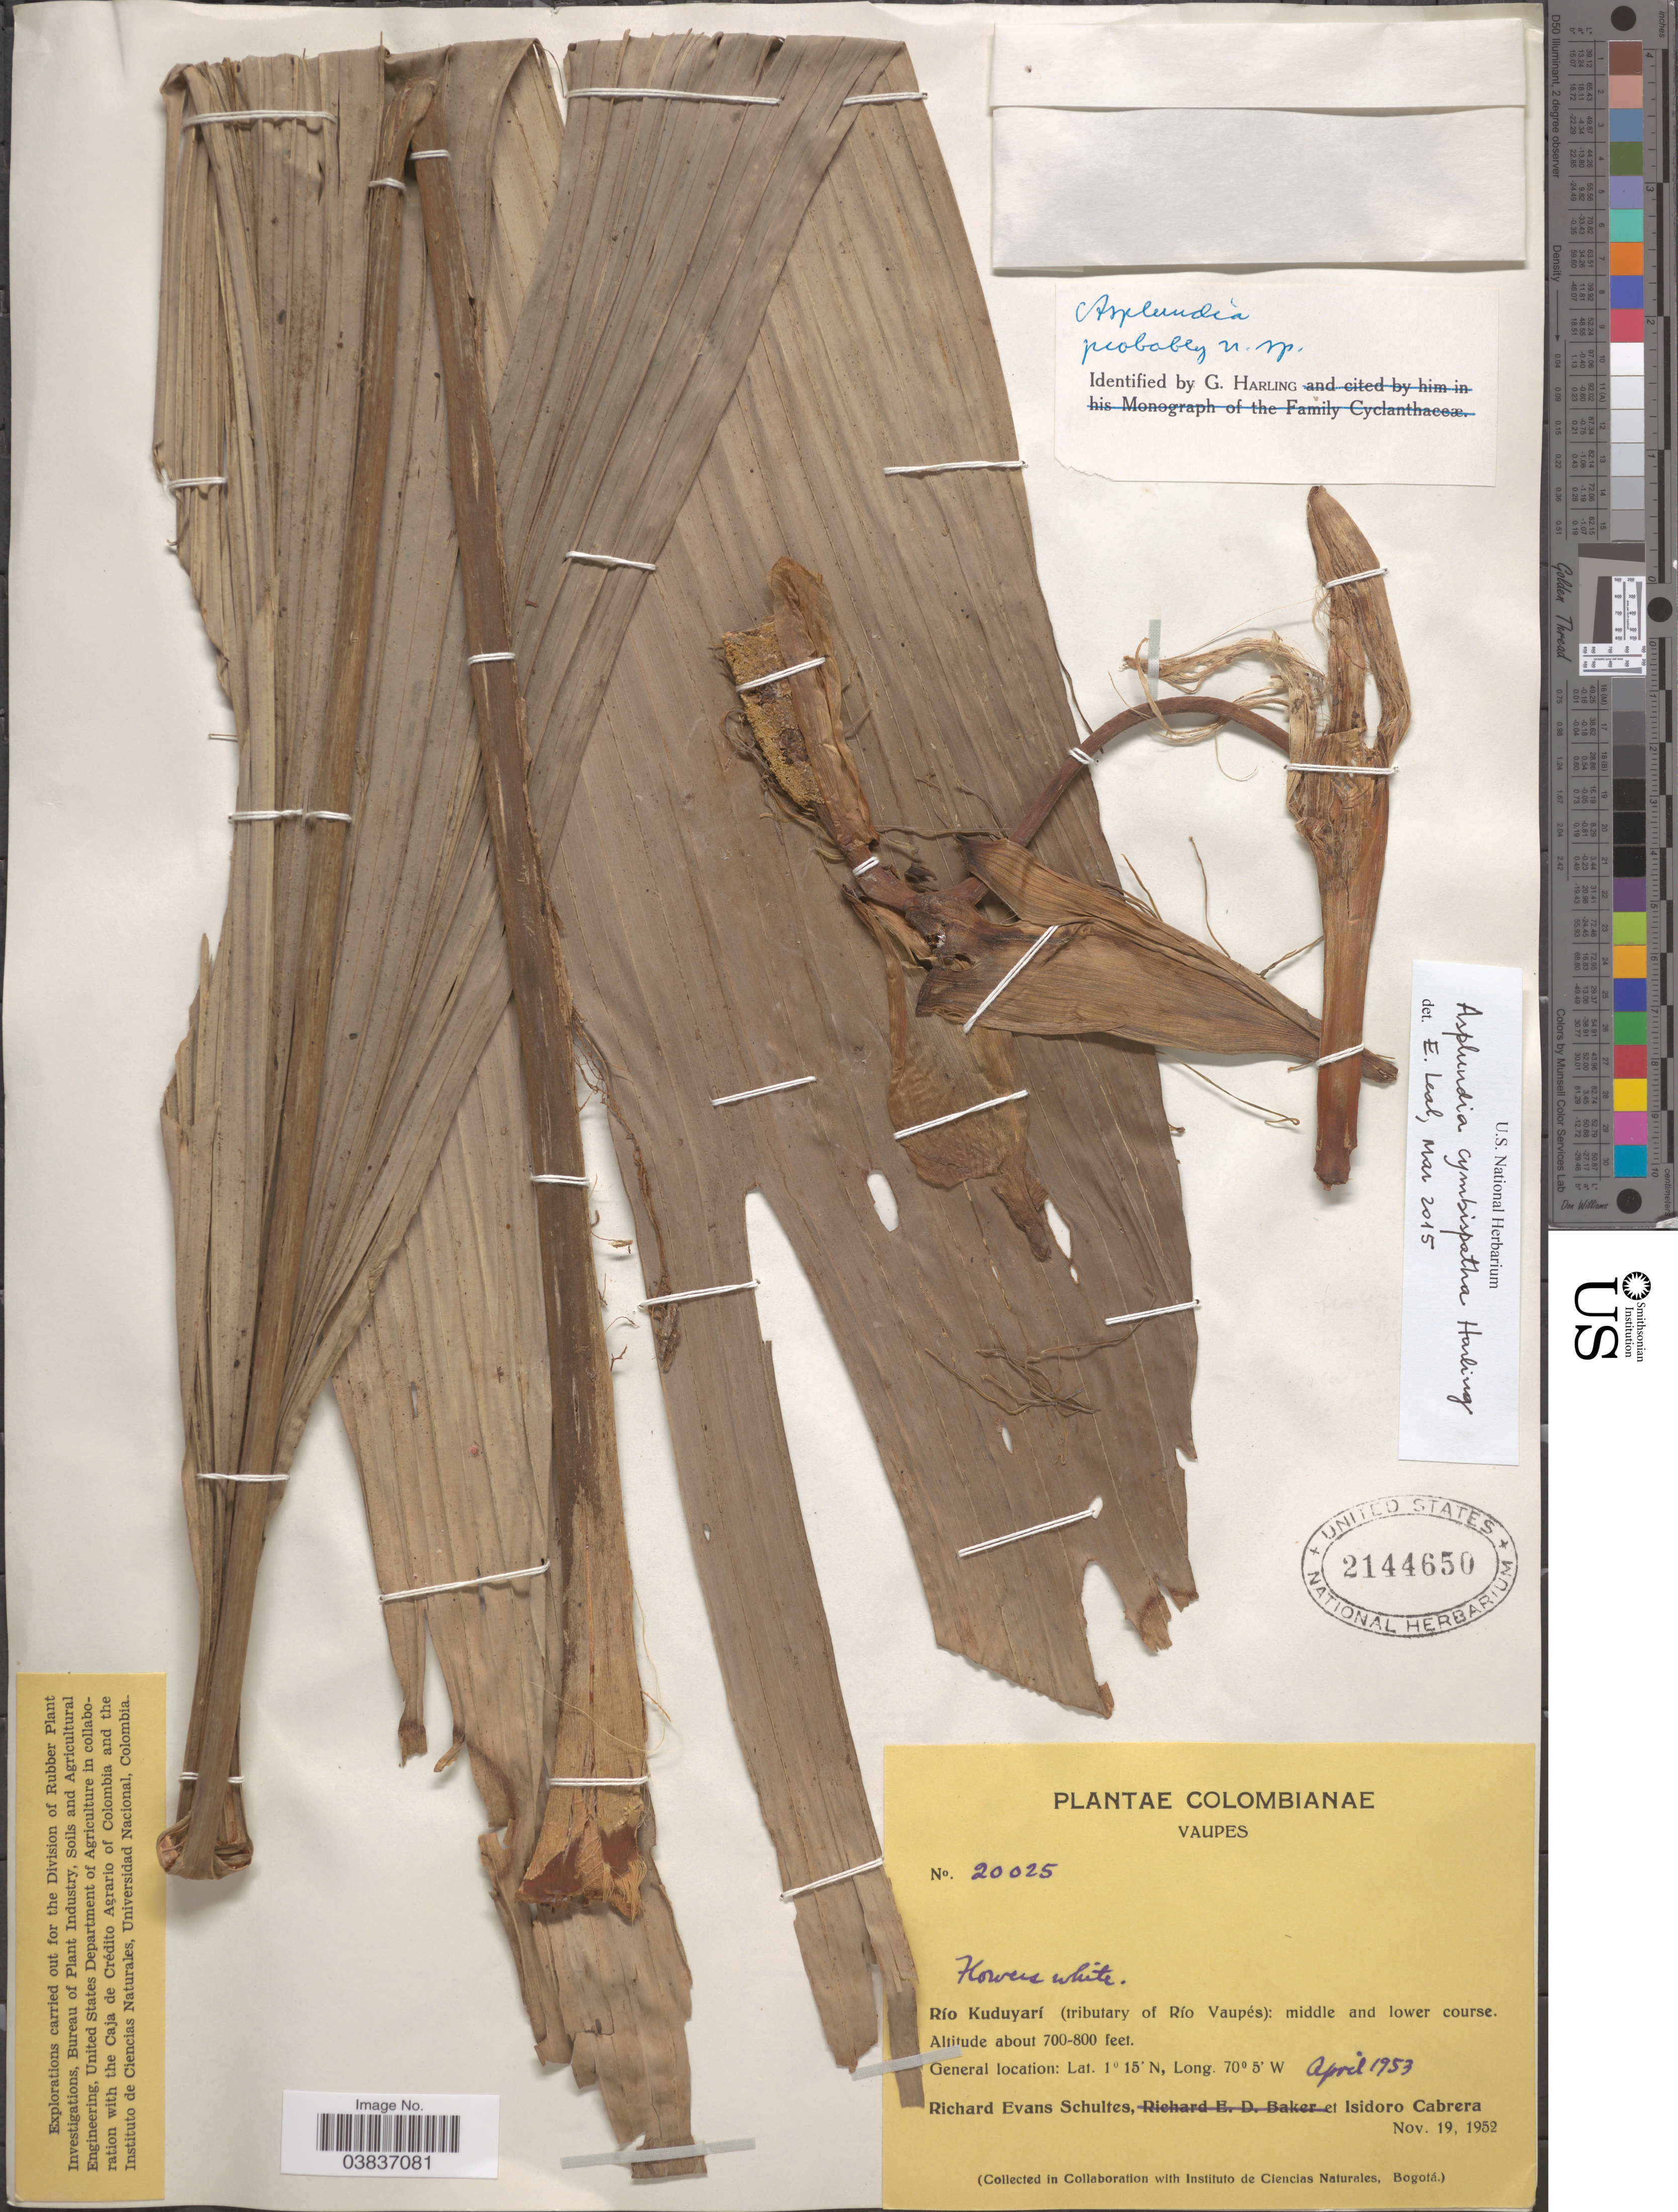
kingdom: Plantae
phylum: Tracheophyta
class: Liliopsida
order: Pandanales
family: Cyclanthaceae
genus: Asplundia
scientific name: Asplundia cymbispatha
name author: Harling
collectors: R. E. Schultes & I. Cabrera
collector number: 20025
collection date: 1953-04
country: Colombia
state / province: Vaupés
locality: Río Kuduyarí (tributary of Río Vaupés): middle and lower course.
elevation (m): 213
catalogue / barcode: US 2144650